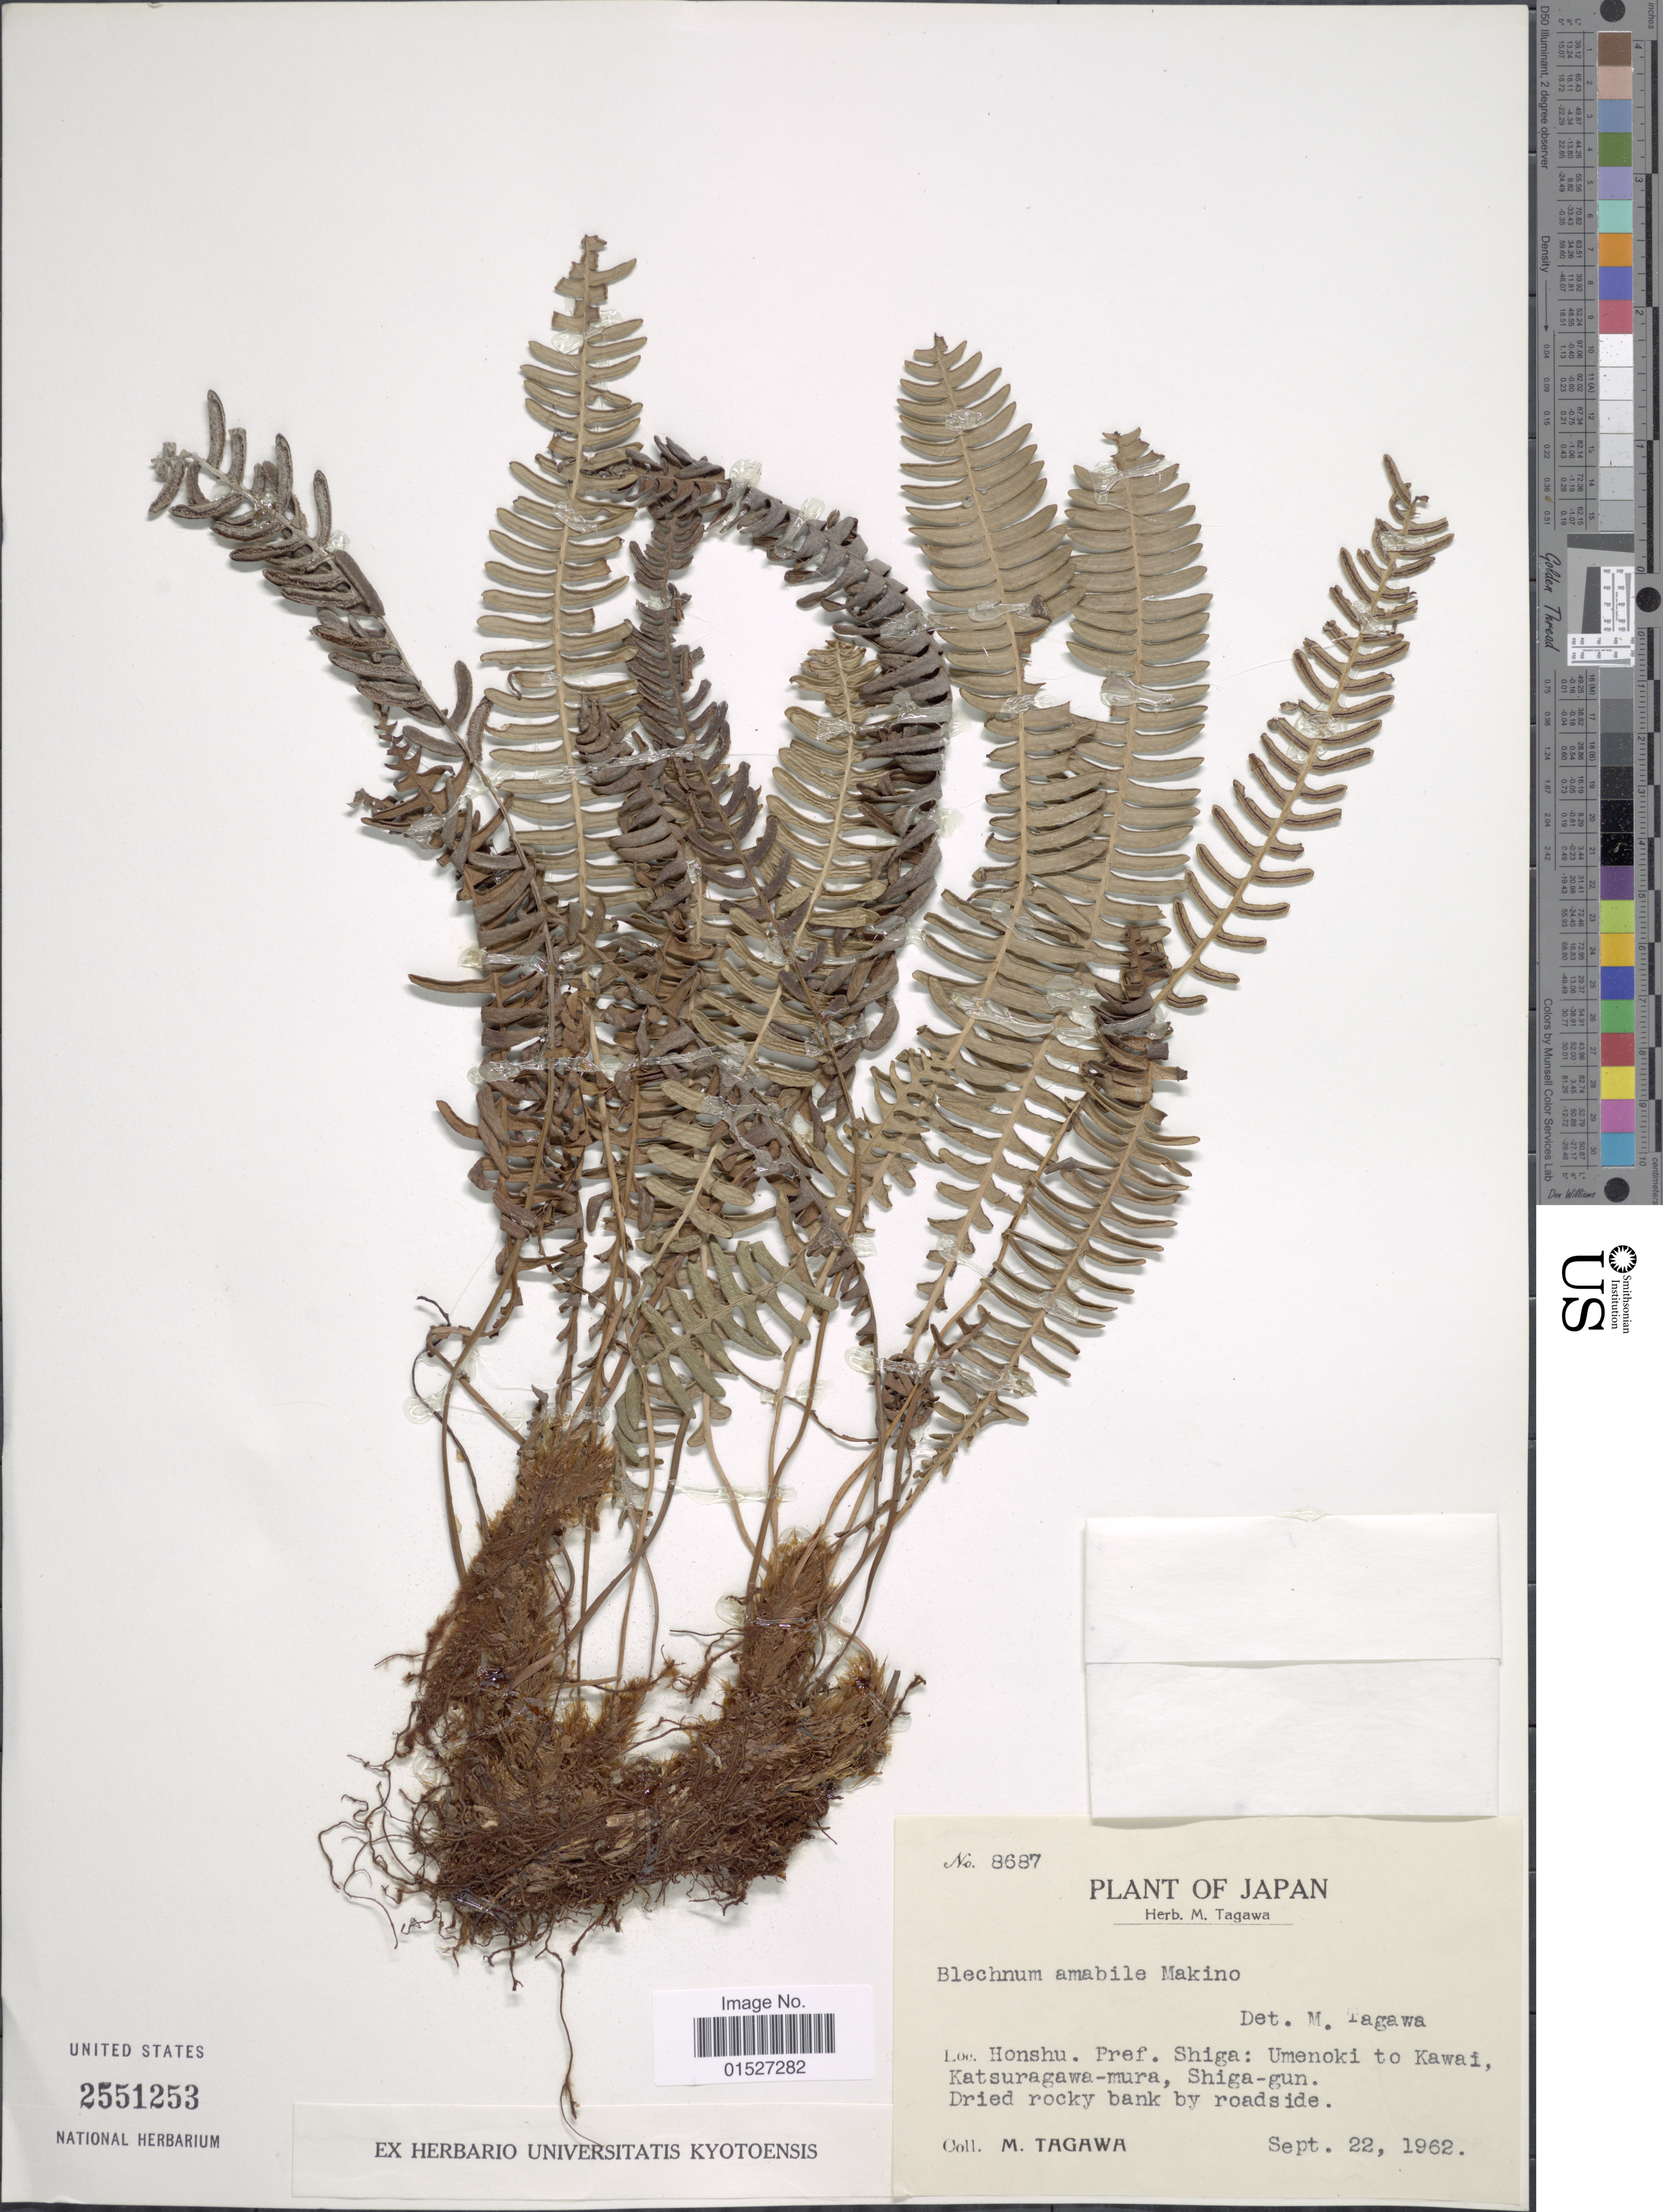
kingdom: Plantae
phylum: Tracheophyta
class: Polypodiopsida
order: Polypodiales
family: Blechnaceae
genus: Blechnum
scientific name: Blechnum amabile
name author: Makino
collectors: M. Tagawa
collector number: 8687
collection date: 1962-08-22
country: Japan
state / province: Siga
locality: Honshu. Pref. Shiga: Umenoki to Kawai, Katsuragawa-mura, Shiga-gun.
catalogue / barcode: US 2551253